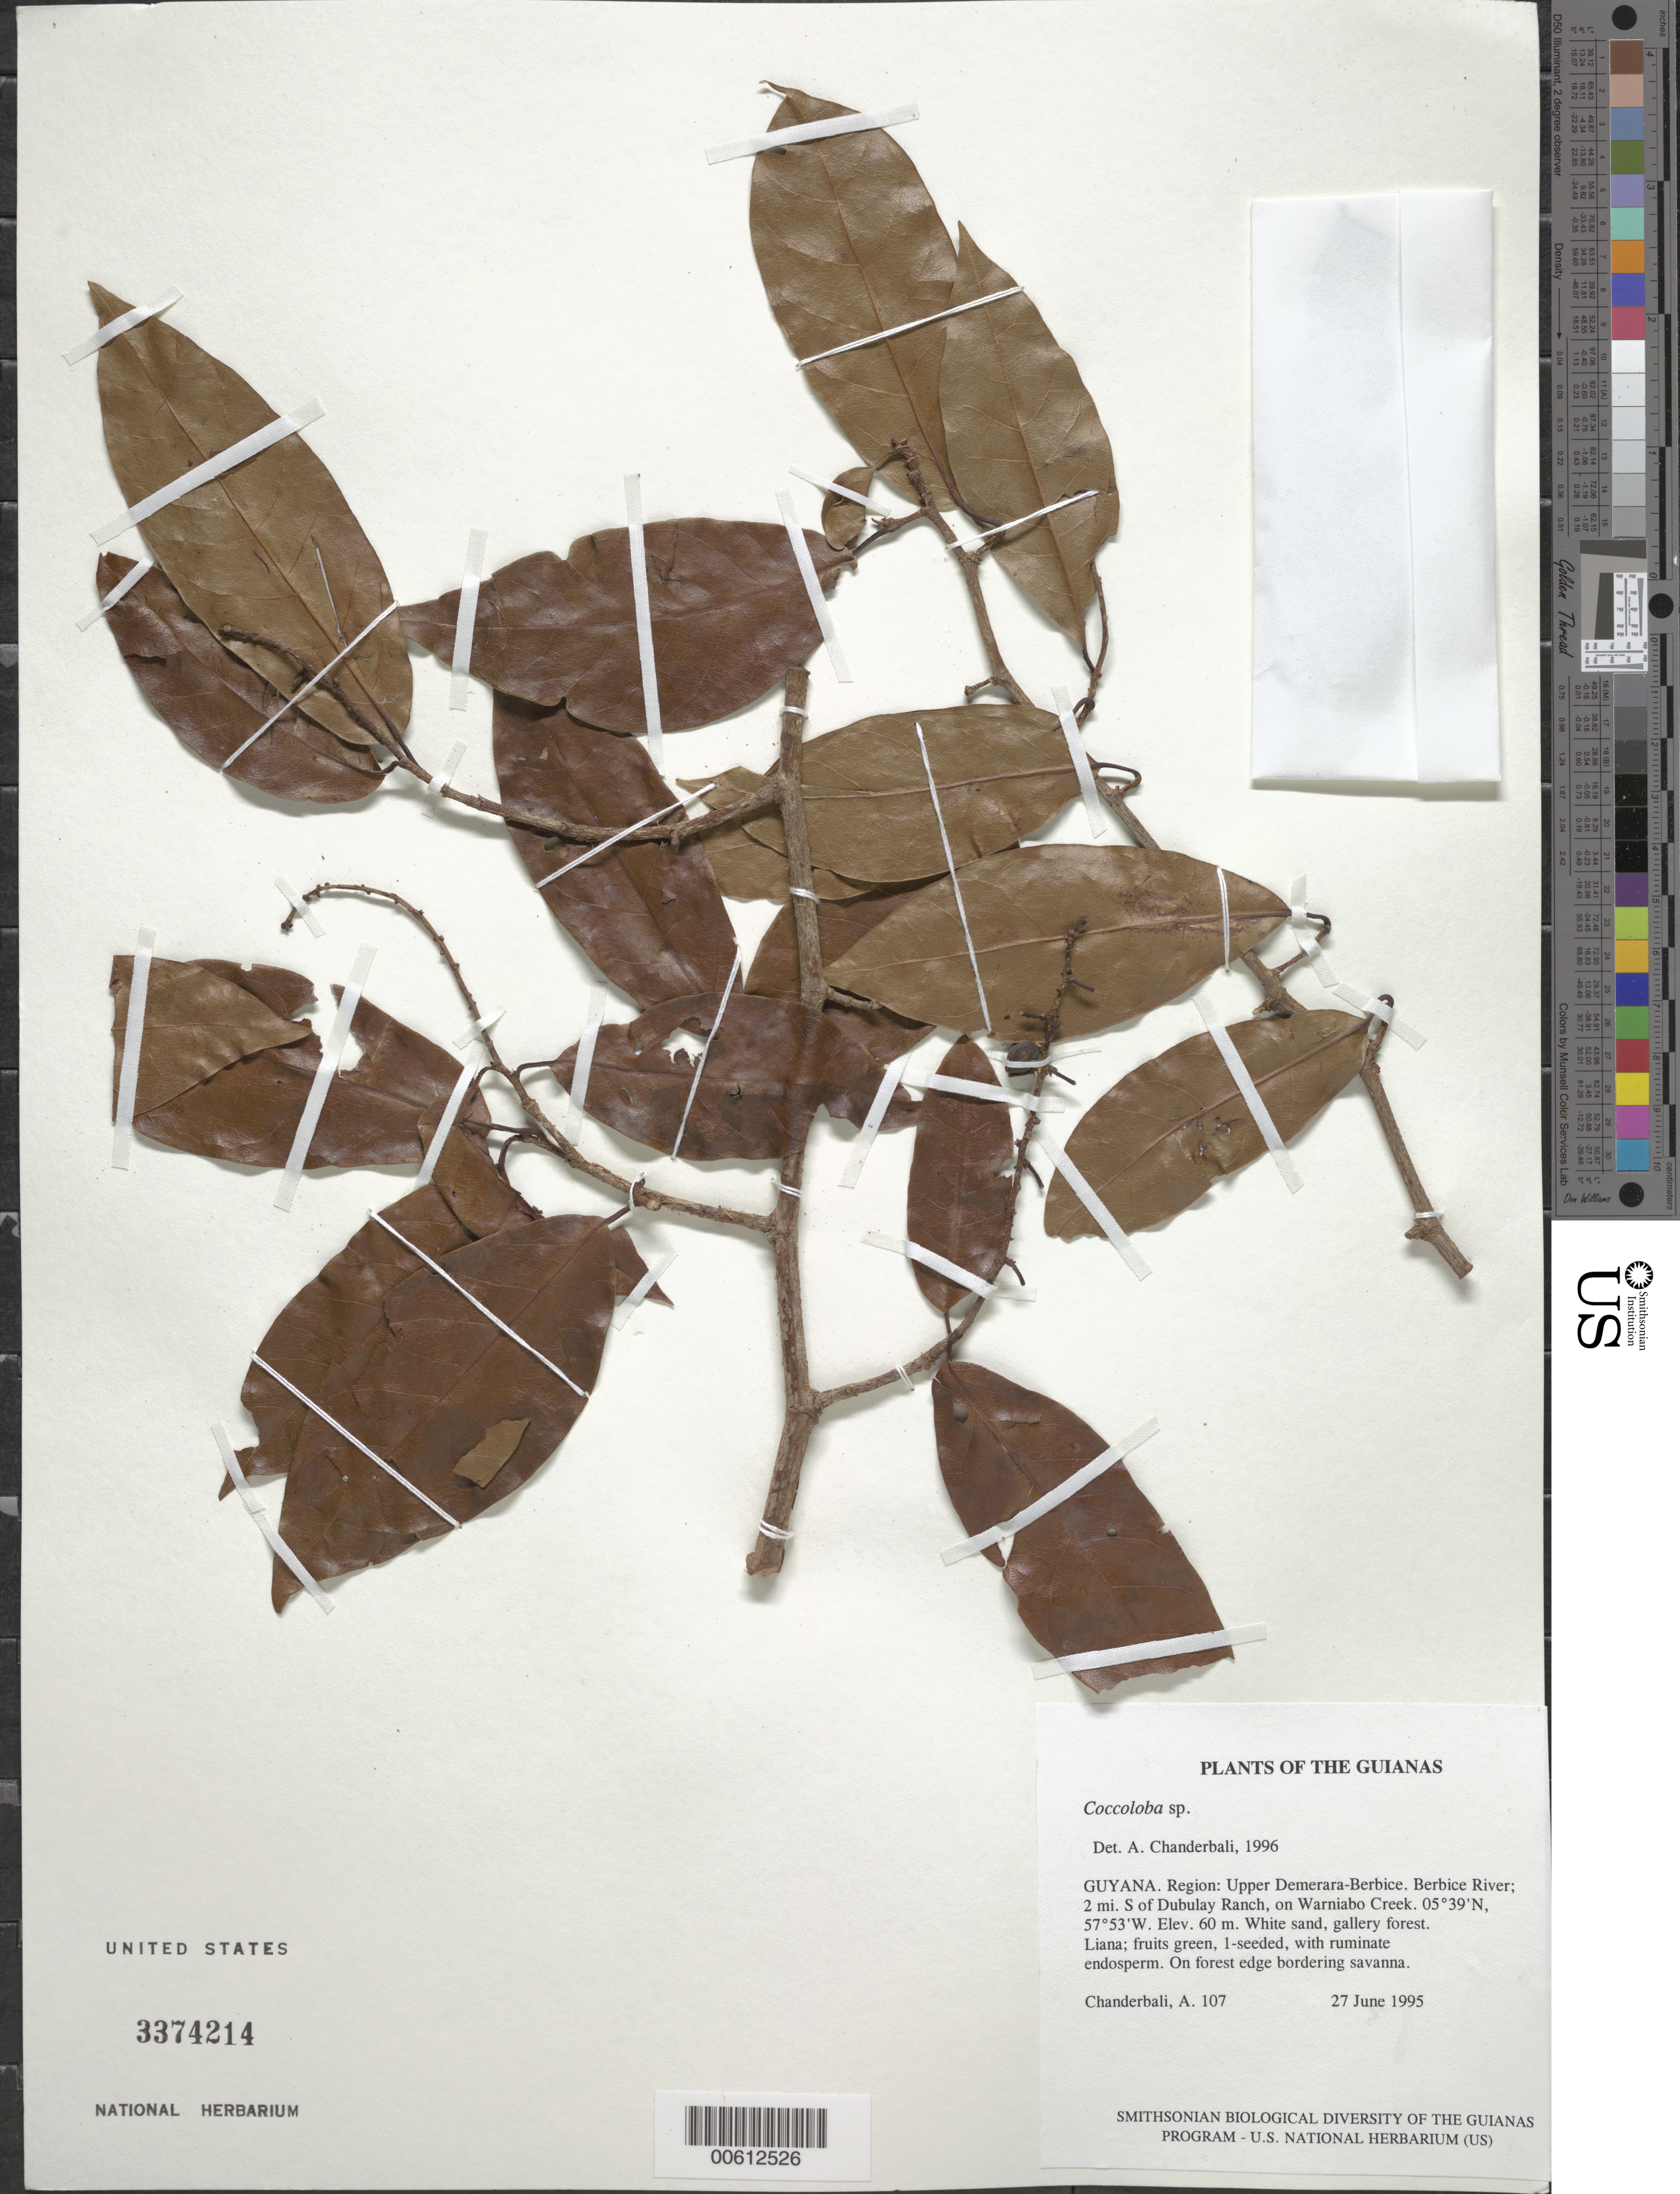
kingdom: Plantae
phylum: Tracheophyta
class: Magnoliopsida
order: Caryophyllales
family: Polygonaceae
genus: Coccoloba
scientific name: Coccoloba sp.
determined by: Chanderbali, Andre Shashi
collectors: A. S. Chanderbali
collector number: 107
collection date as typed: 27 June 1995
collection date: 1995-06-27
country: Guyana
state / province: U. Demerara-Berbice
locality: Berbice River; 2 mi. S of Dubulay Ranch, on Warniabo Creek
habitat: White sand, gallery forest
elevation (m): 60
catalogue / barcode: US 3374214